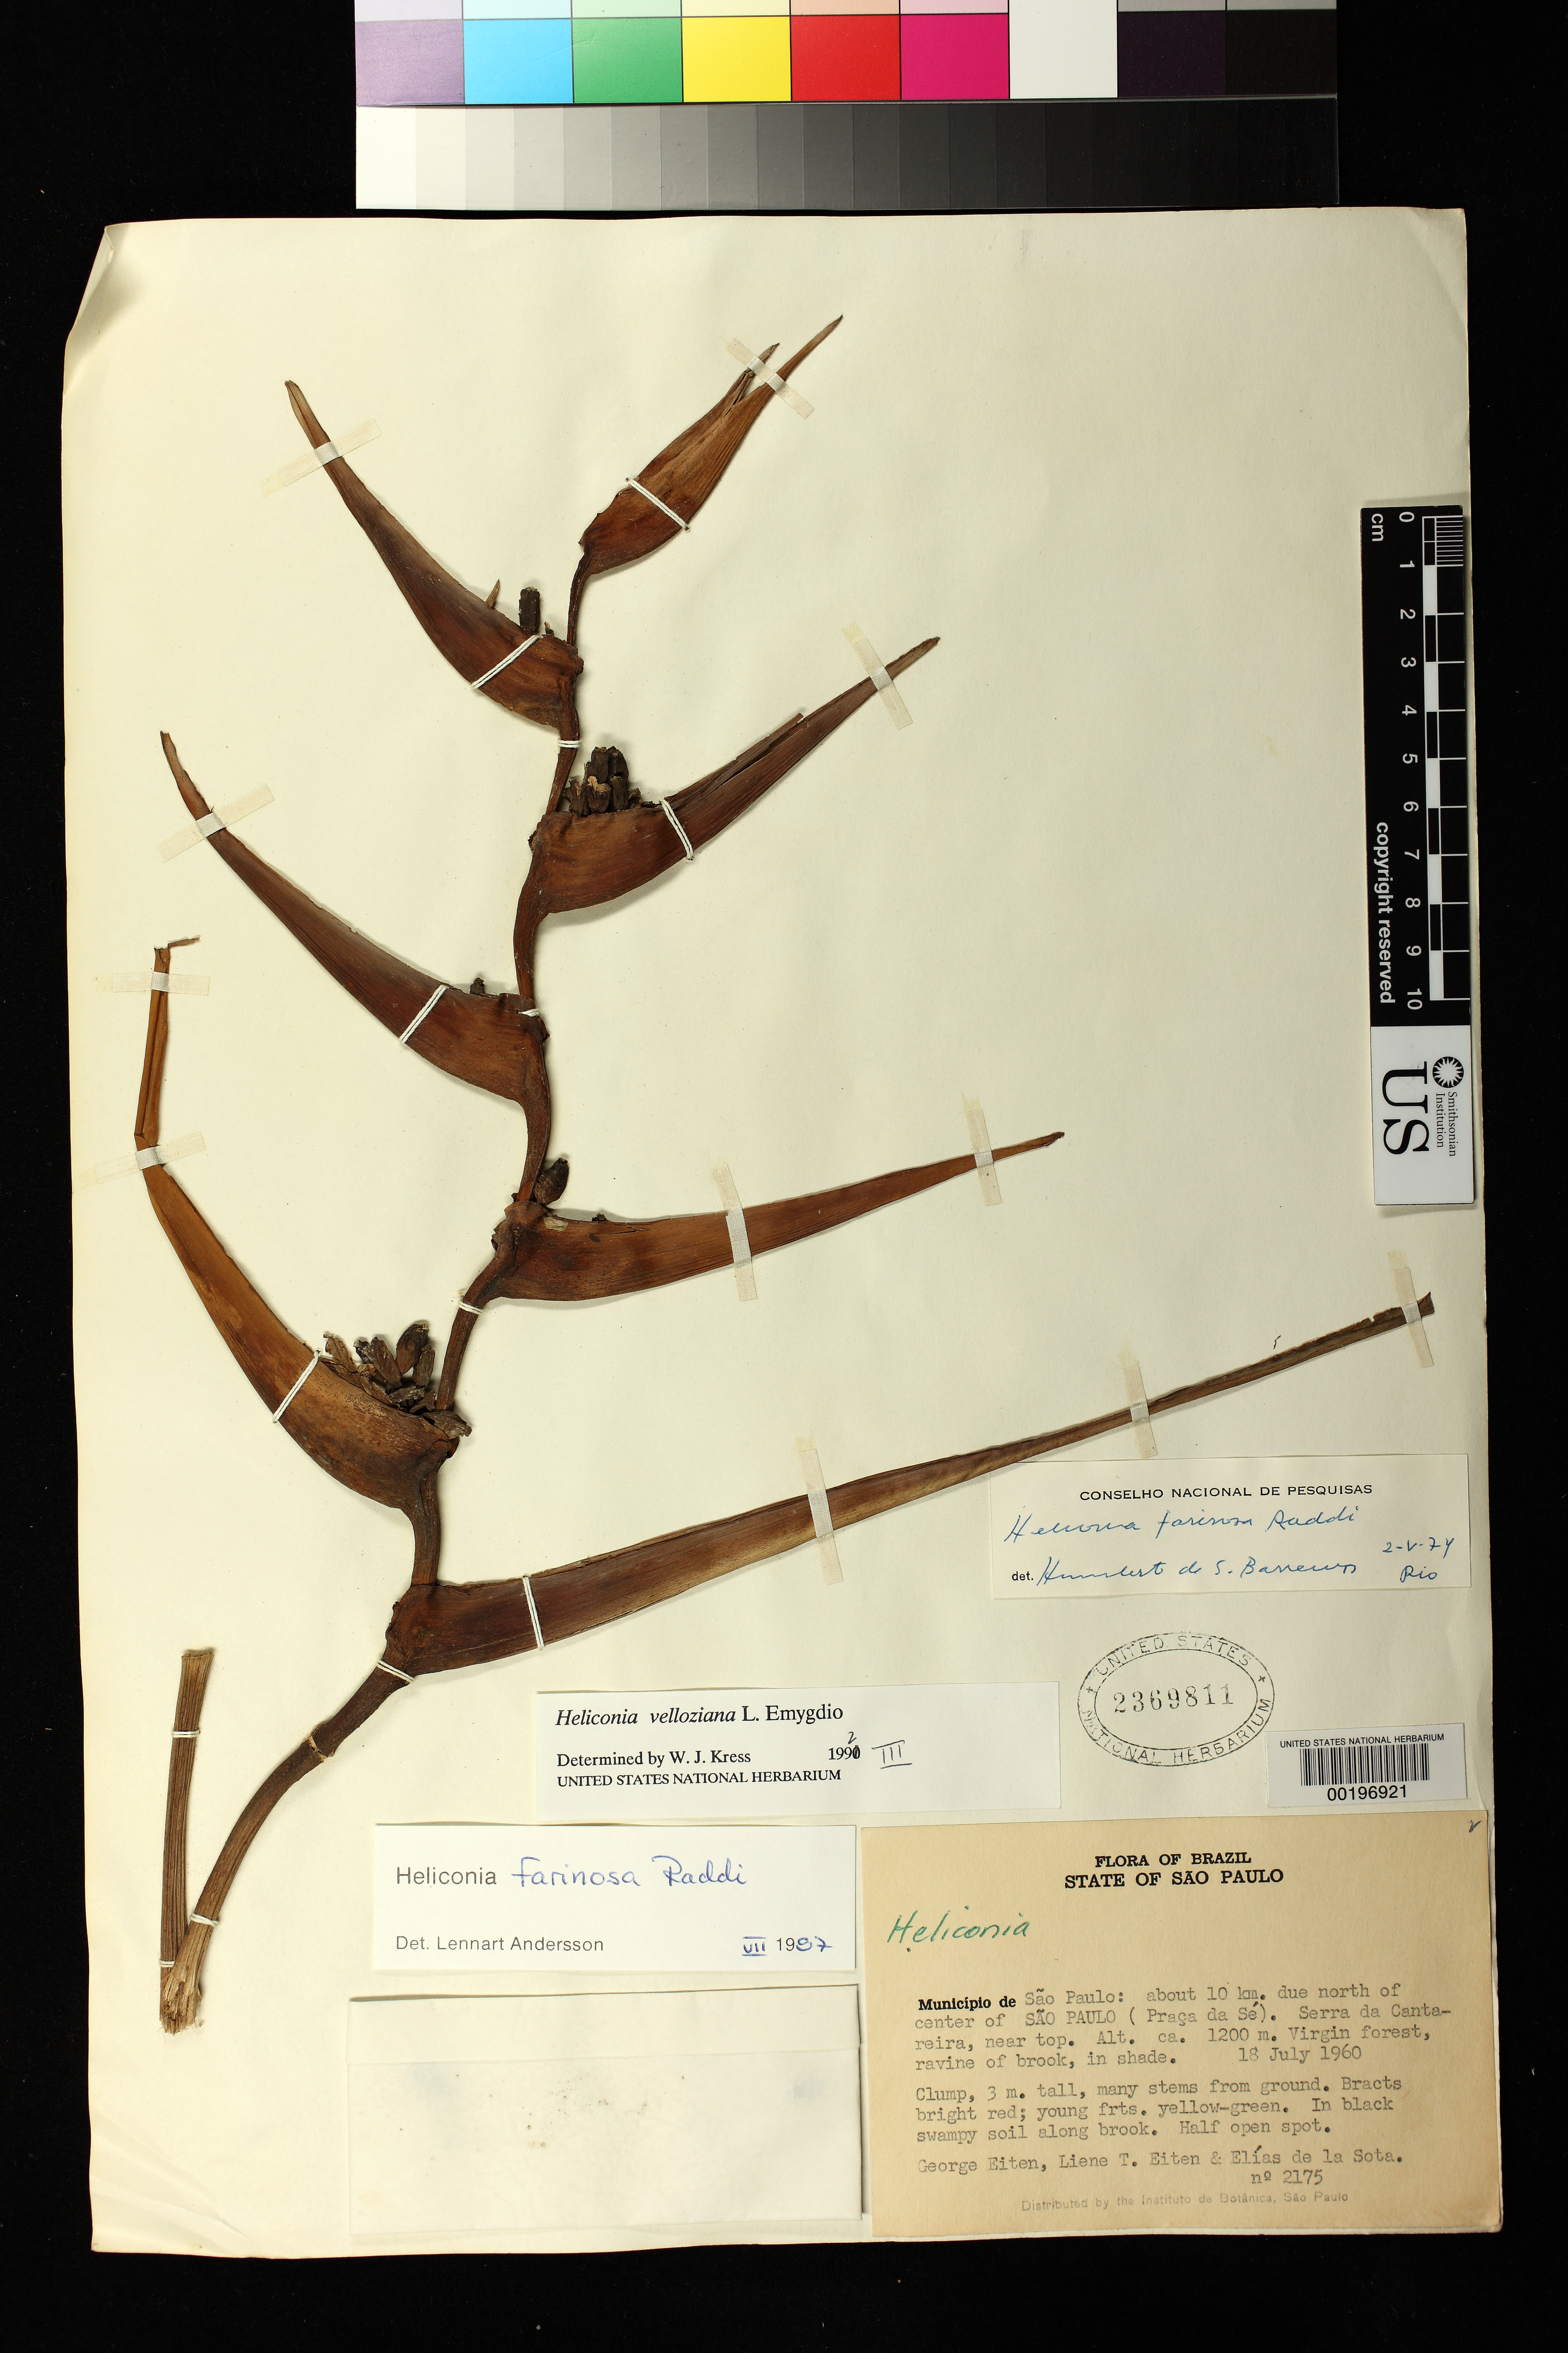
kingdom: Plantae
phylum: Tracheophyta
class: Liliopsida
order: Zingiberales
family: Heliconiaceae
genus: Heliconia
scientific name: Heliconia velloziana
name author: Emygdio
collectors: G. Eiten, L. T. Eiten & E. R. de la Sota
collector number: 2175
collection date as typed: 18 Jul 1960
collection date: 1960-07-18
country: Brazil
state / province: São Paulo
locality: Mun of sao paulo, 10 km due n. of center of sao paulo (praca da se), serra de cantareira, near top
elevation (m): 1200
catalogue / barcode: US 2369811